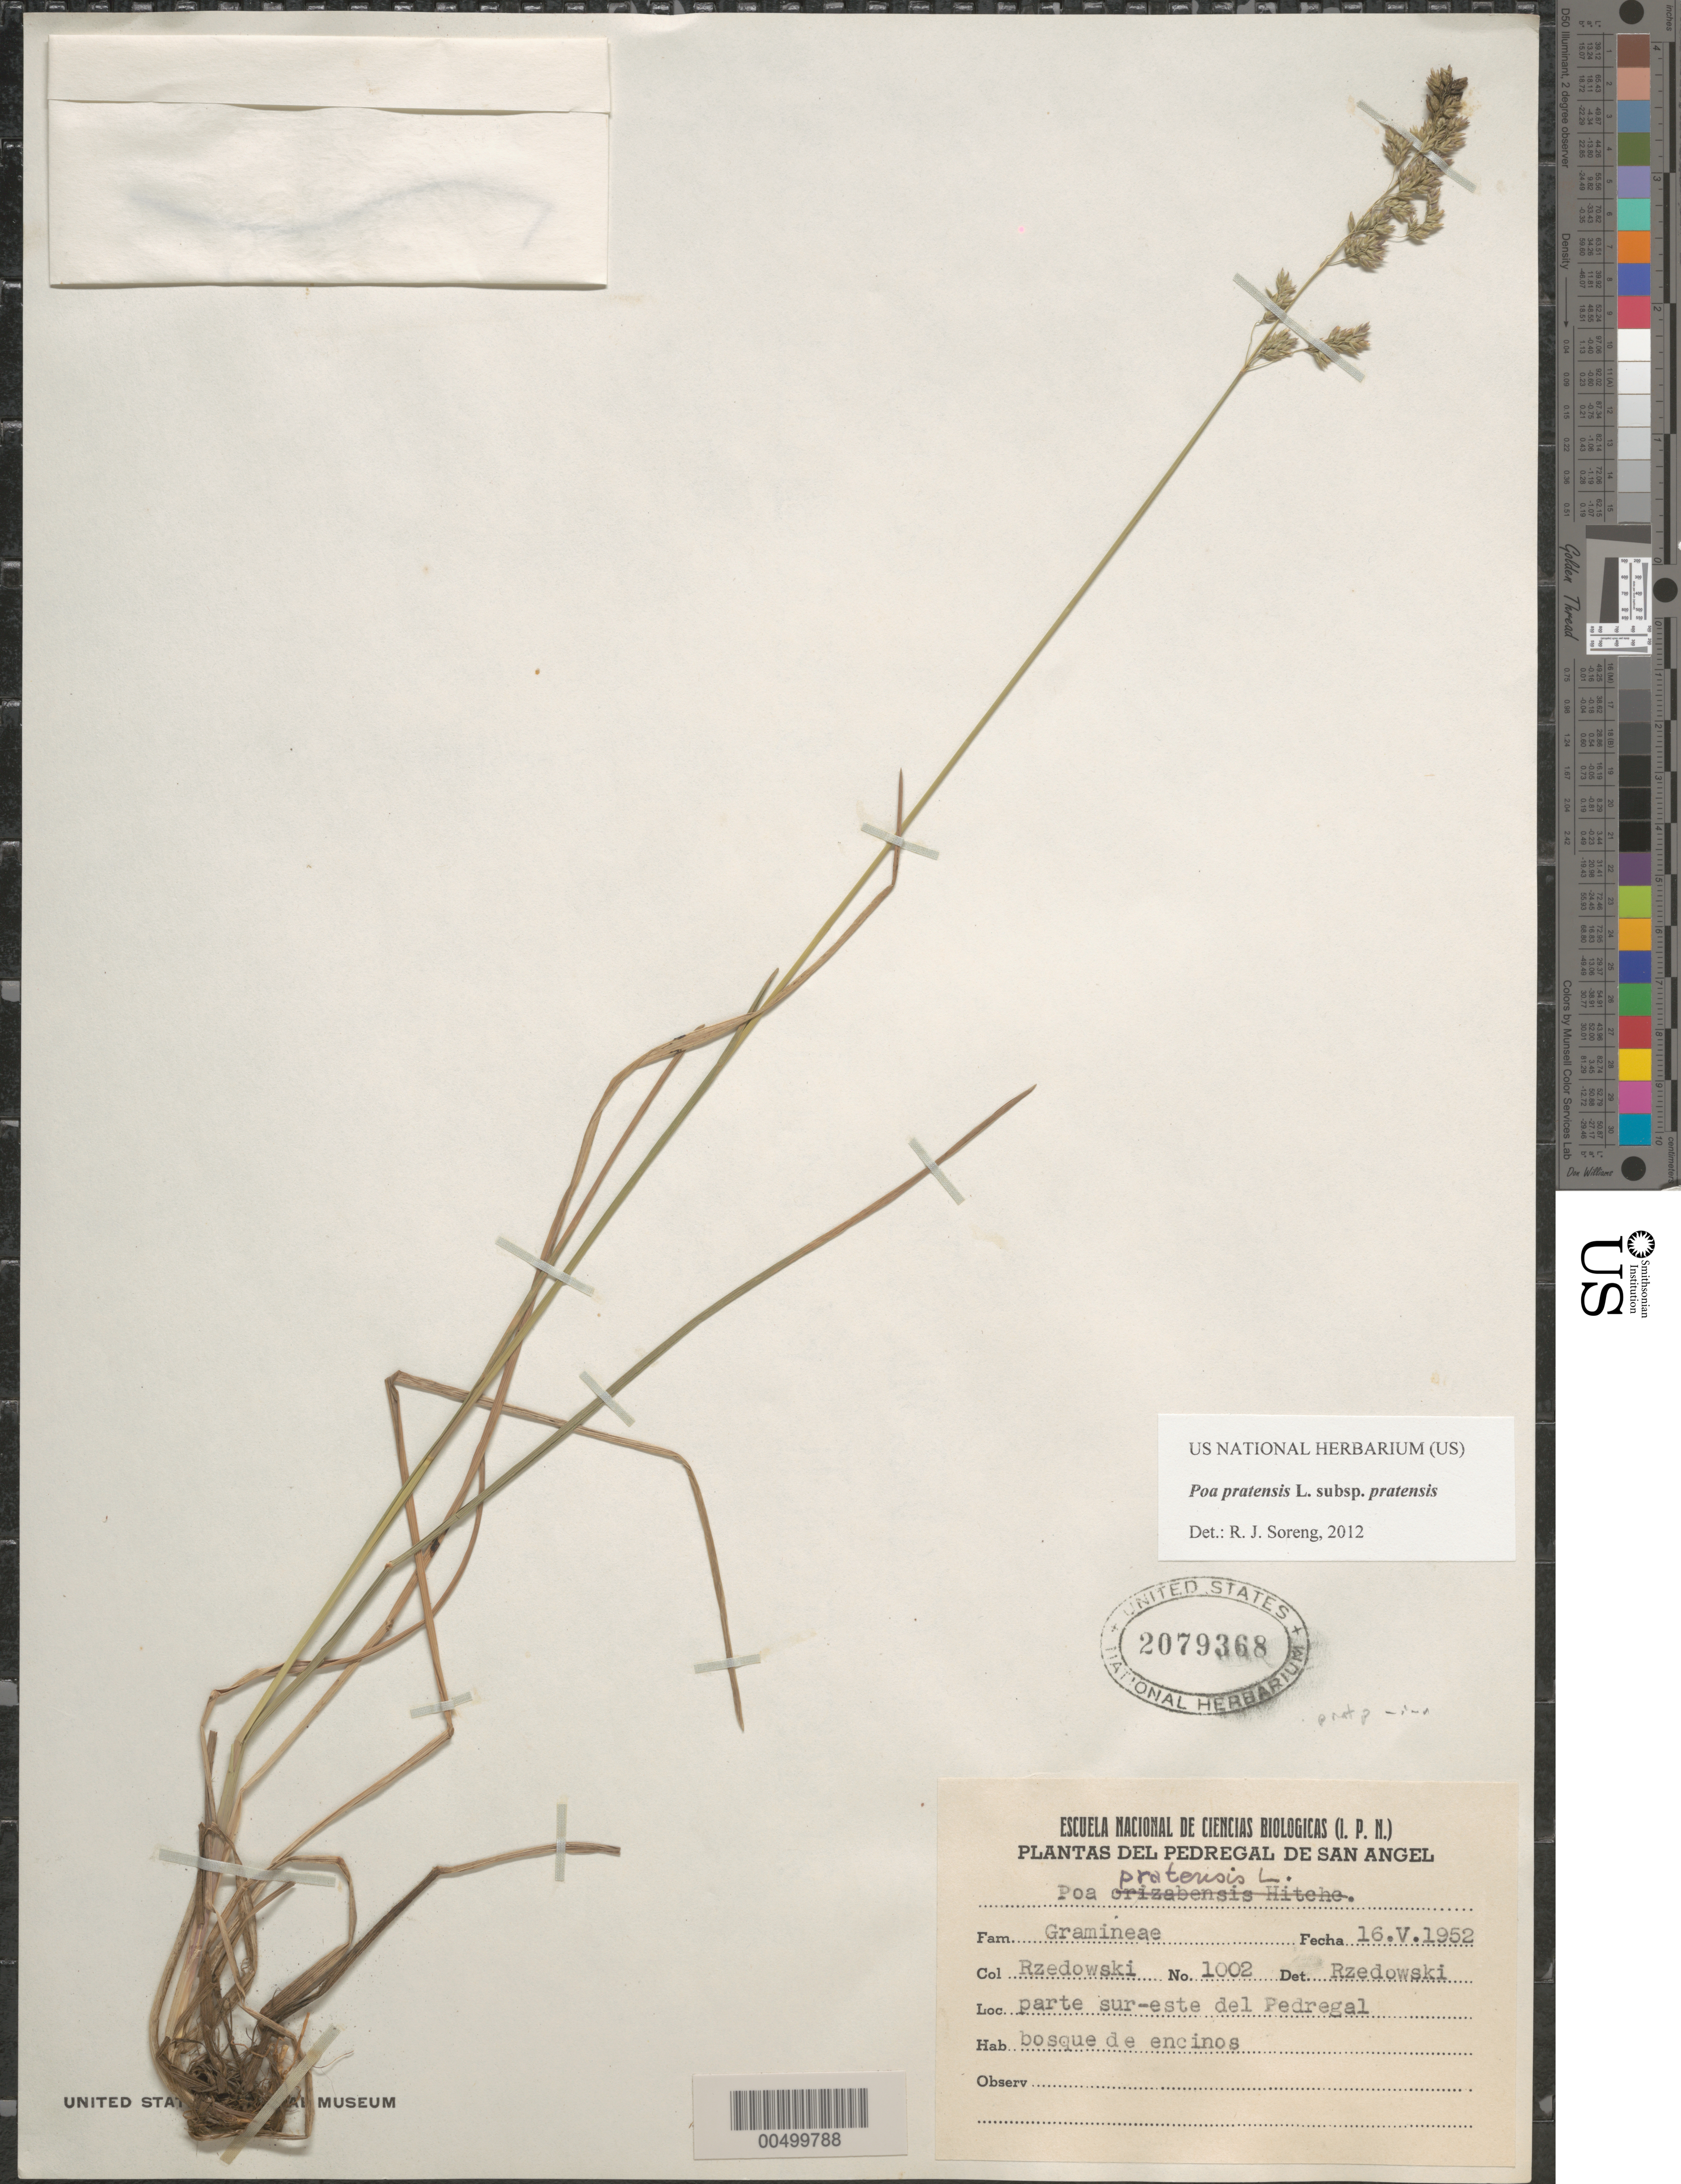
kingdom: Plantae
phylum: Tracheophyta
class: Liliopsida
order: Poales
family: Poaceae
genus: Poa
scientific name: Poa pratensis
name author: L.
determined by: Rzedowski, J.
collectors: J. Rzedowski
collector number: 1002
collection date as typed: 16 May 1952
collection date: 1952-05-16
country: Mexico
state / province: Distrito Federal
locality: Pedregal de San Angel, SE of Pedregal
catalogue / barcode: US 2079368